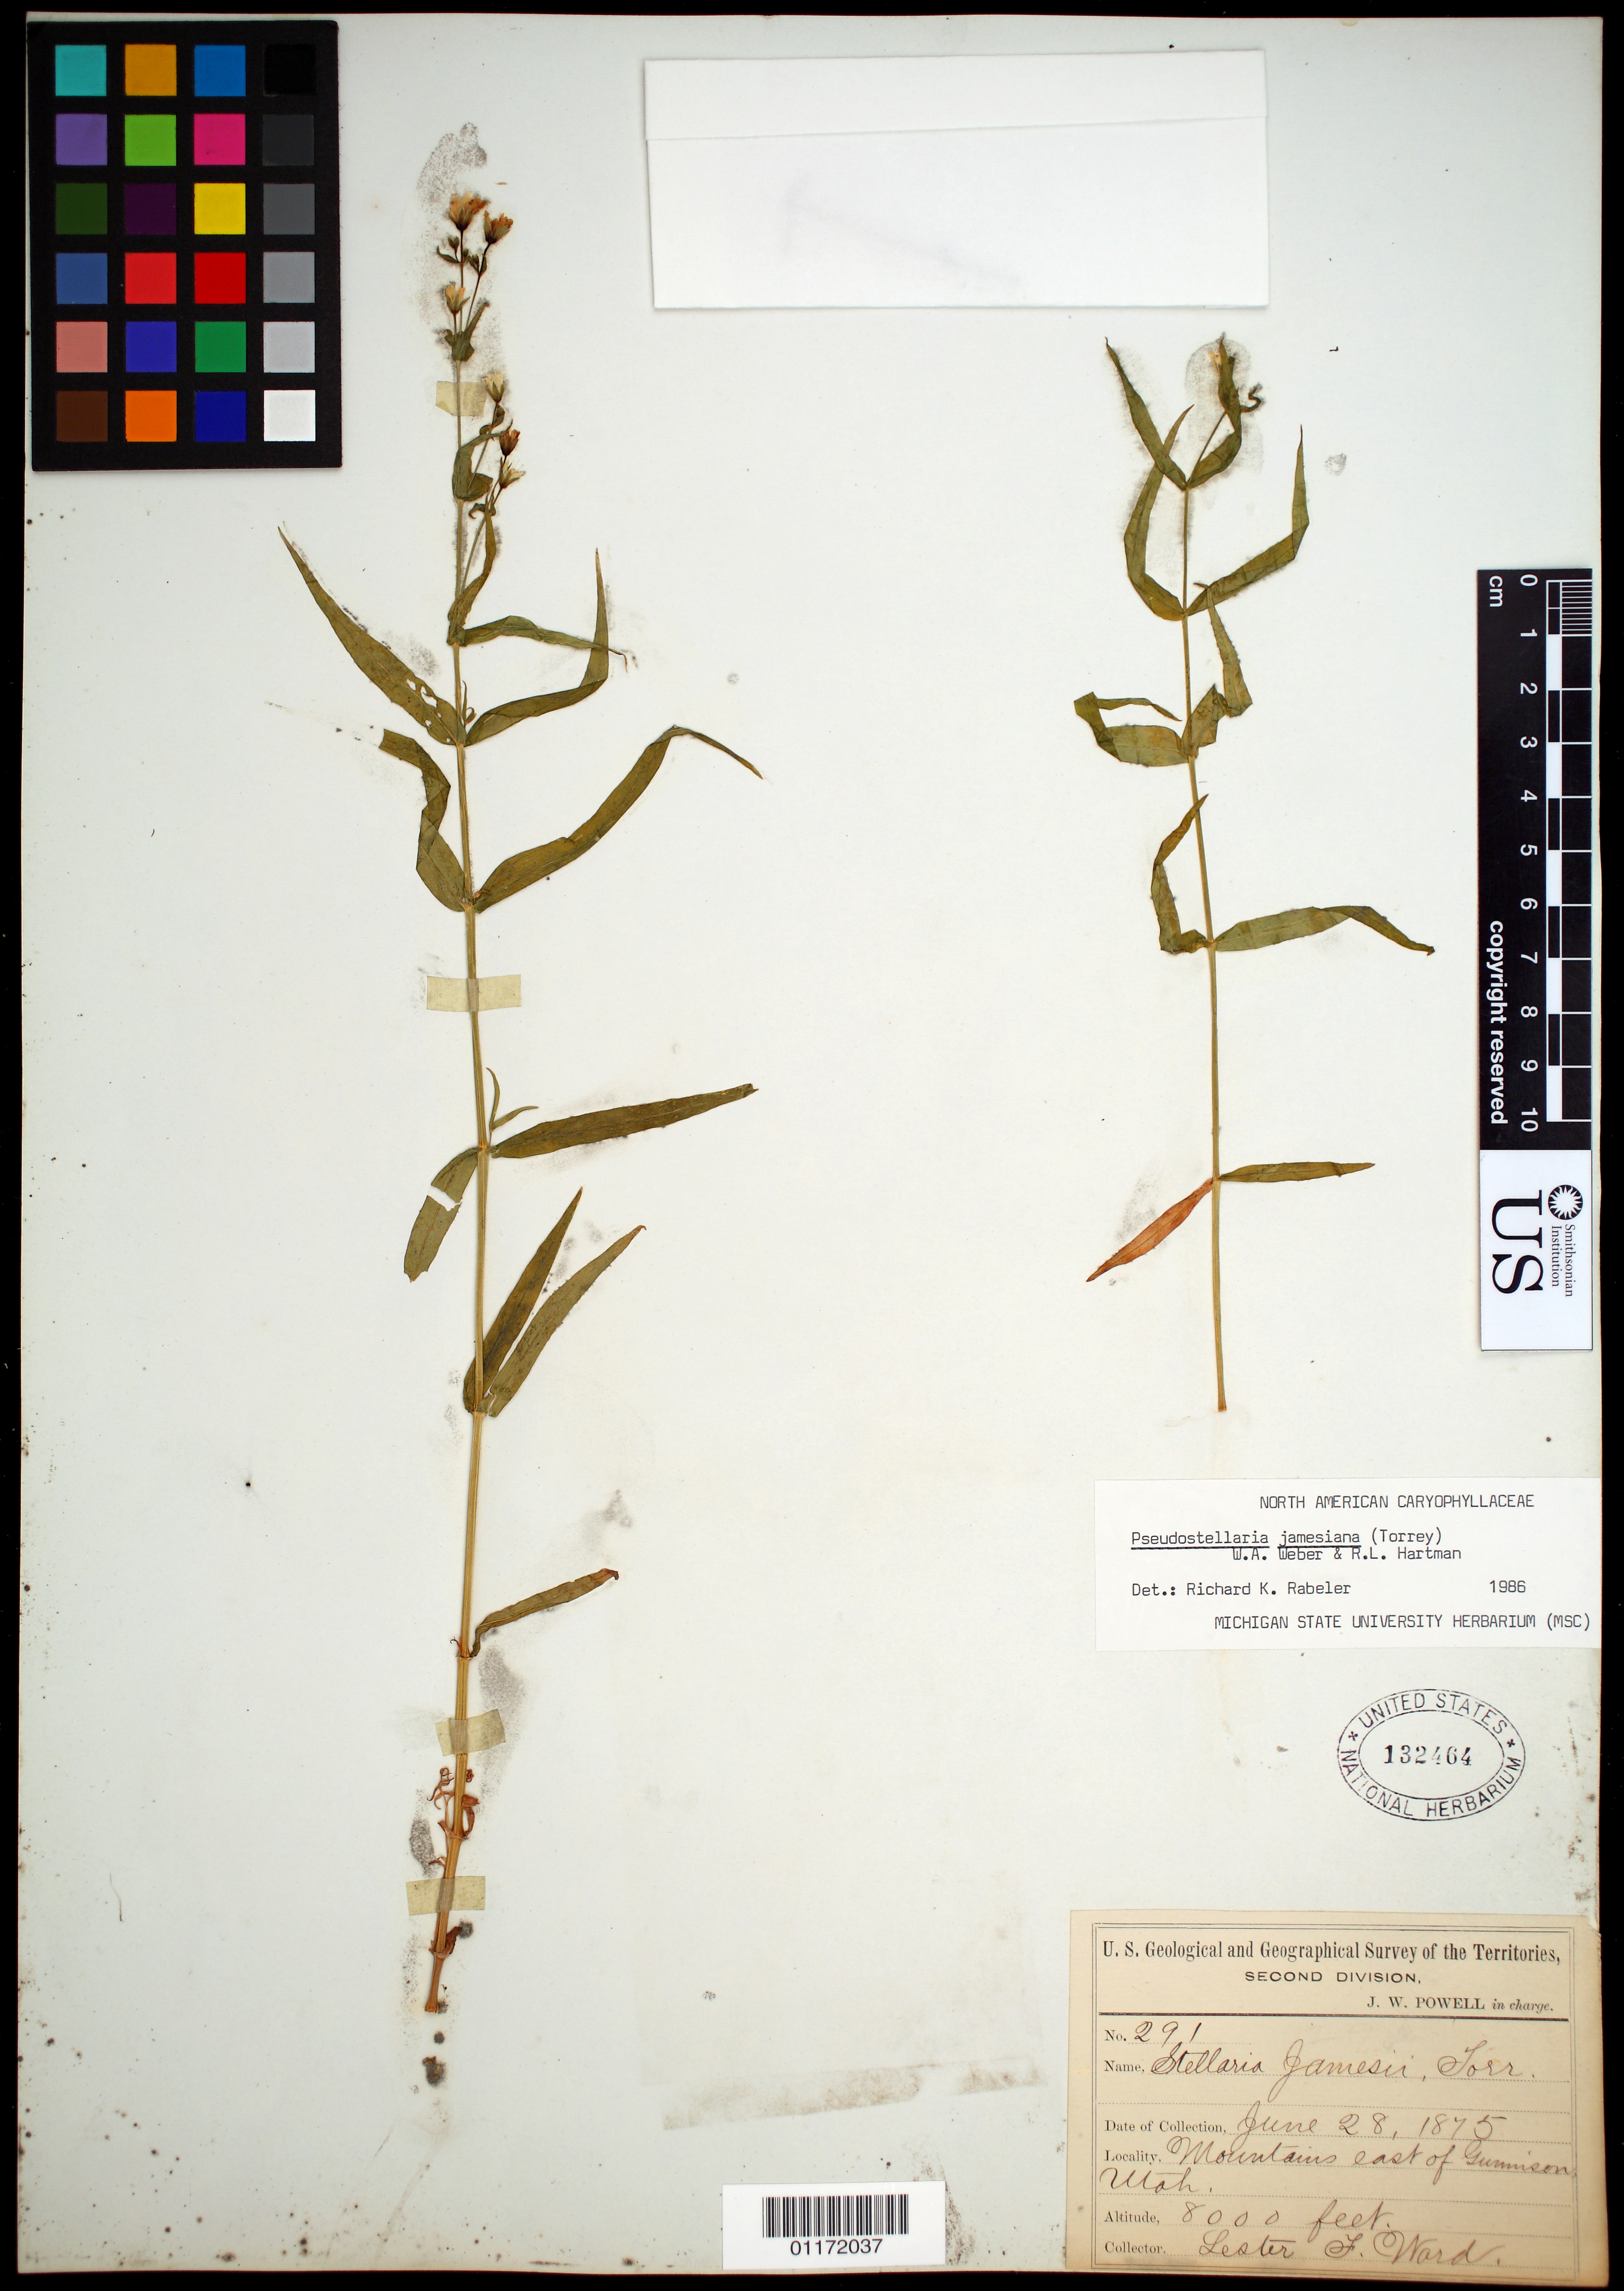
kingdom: Plantae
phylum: Tracheophyta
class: Magnoliopsida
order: Caryophyllales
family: Caryophyllaceae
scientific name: Torreyostellaria jamesiana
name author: (Torr.) Gang Yao et al.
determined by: Strong, M. T., (US), Smithsonian Institution - National Museum of Natural History (UNITED STATES)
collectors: L. F. Ward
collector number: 291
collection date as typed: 28 Jun 1875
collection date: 1875-06-28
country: United States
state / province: Utah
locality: Mountains east of Gunnison.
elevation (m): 2438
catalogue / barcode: US 132464